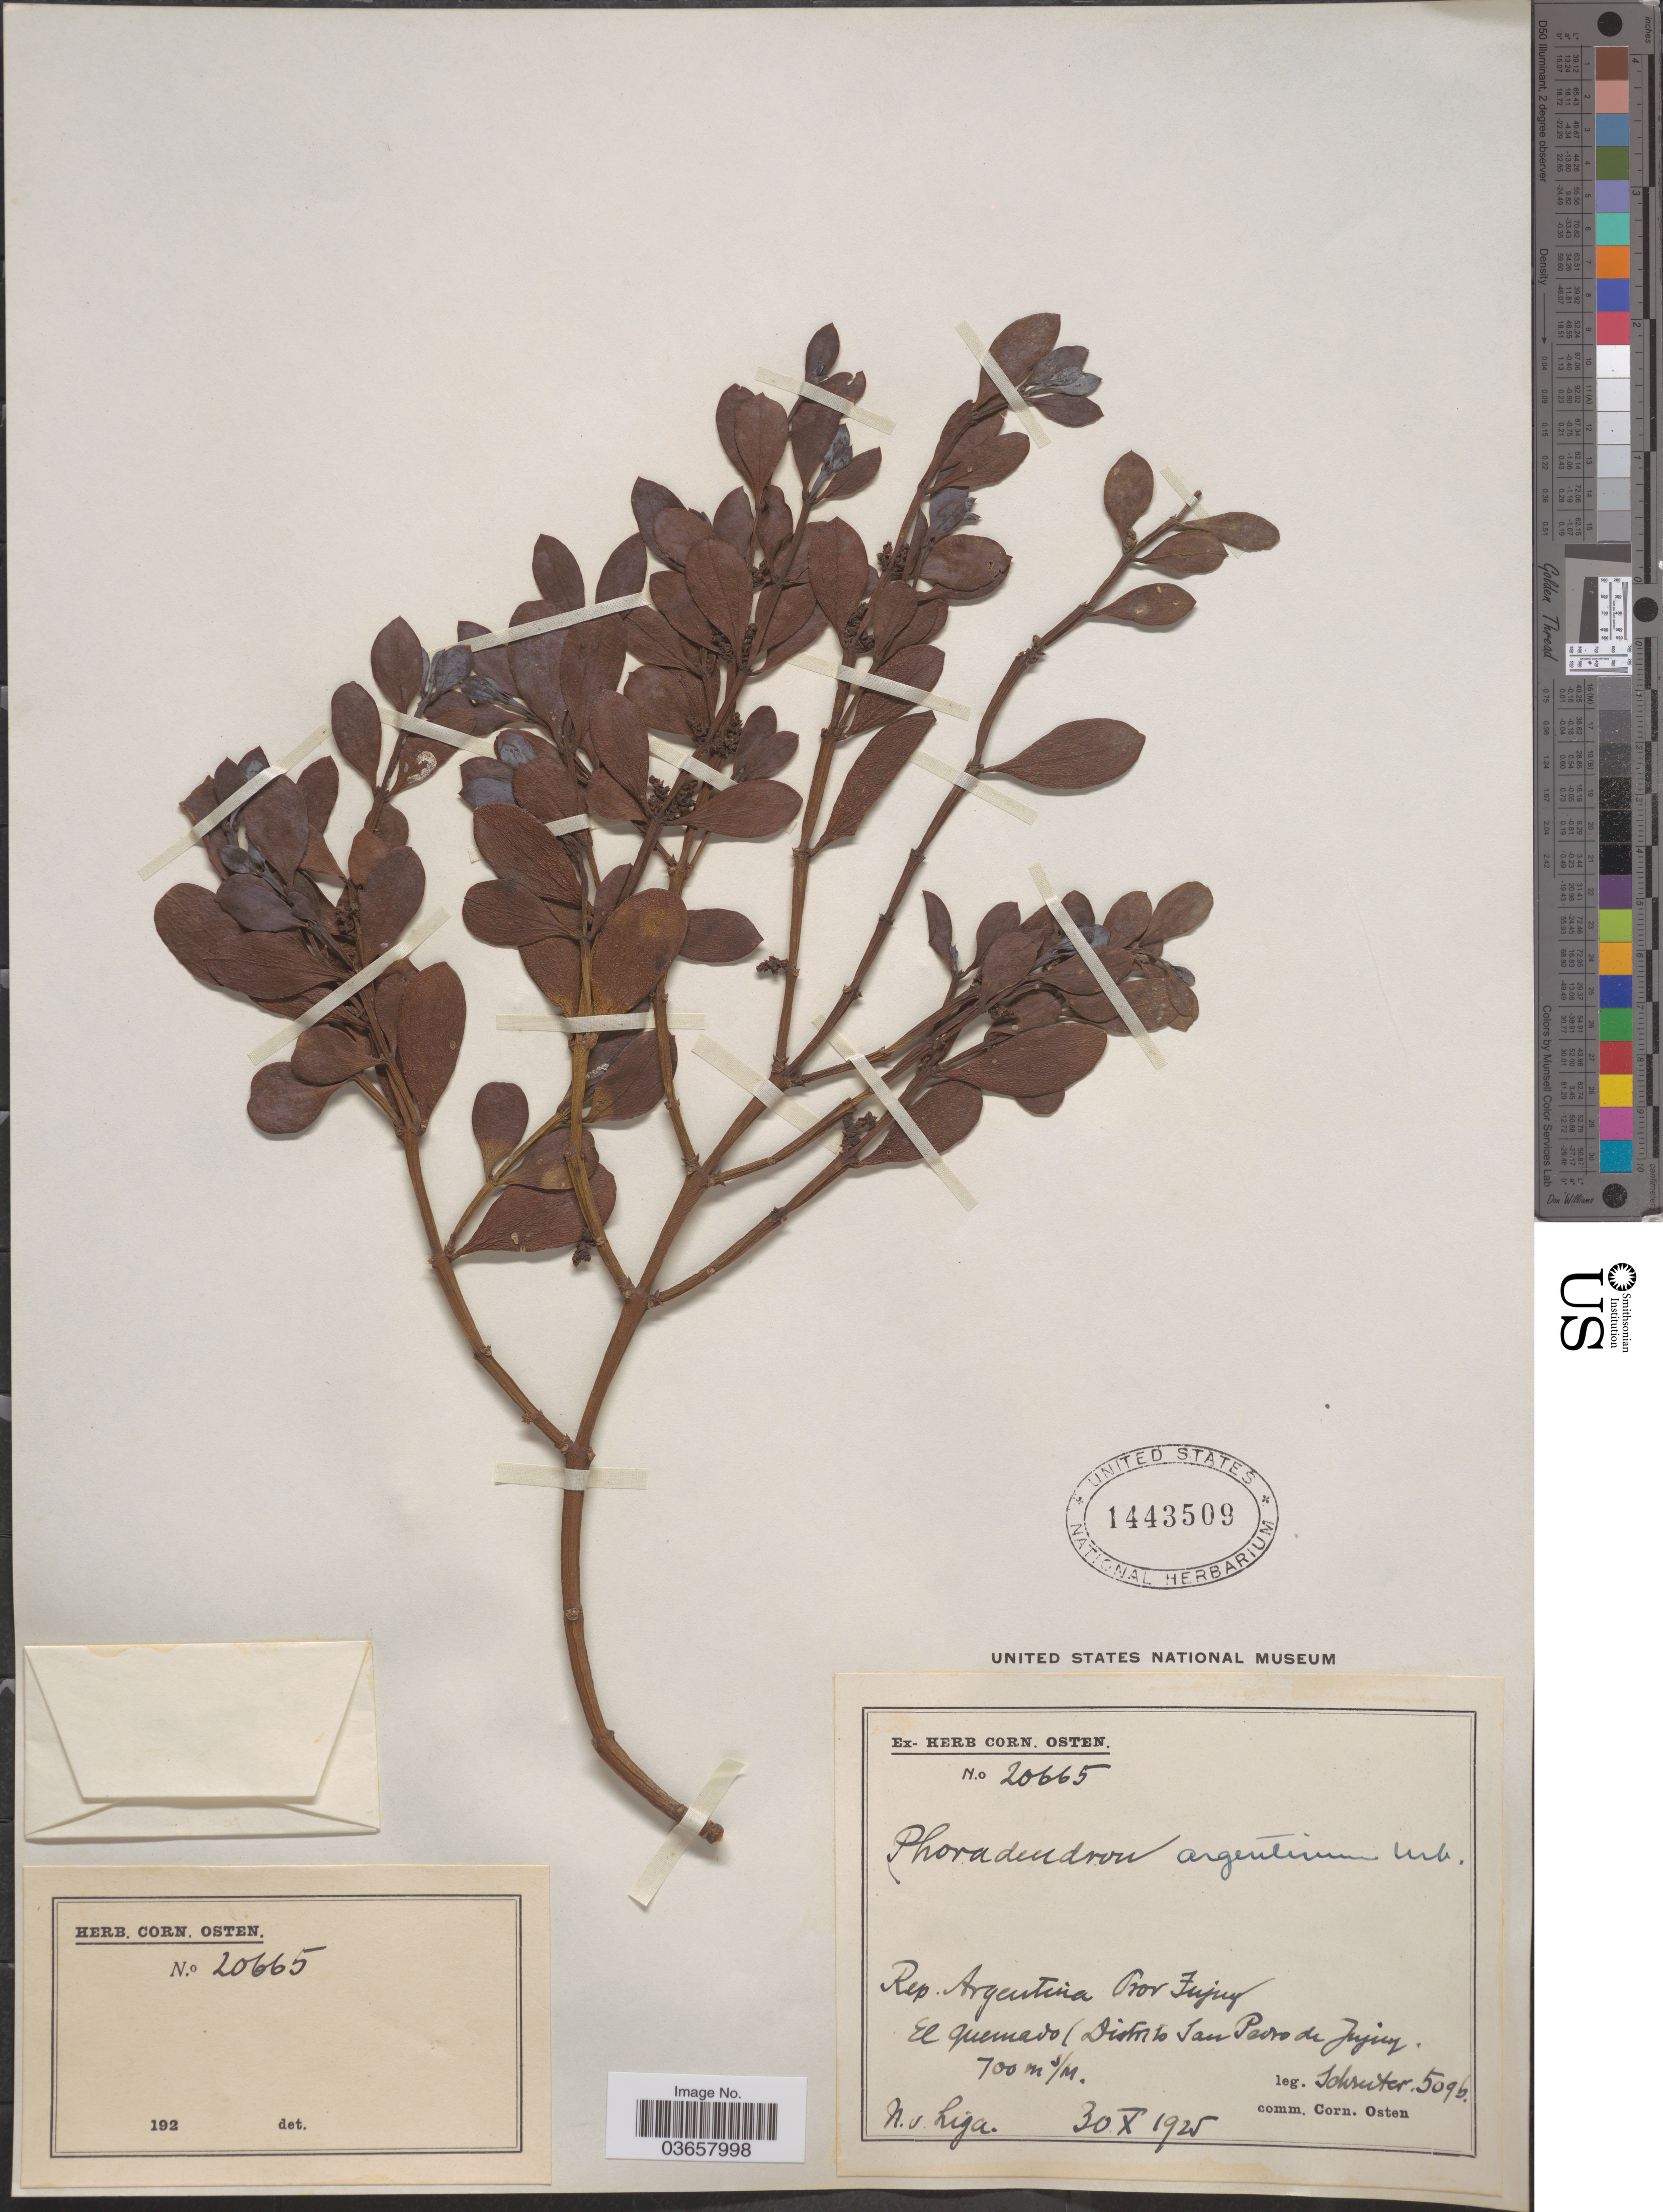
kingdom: Plantae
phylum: Tracheophyta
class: Magnoliopsida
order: Santalales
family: Viscaceae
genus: Phoradendron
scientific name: Phoradendron argentinum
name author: Urb.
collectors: Schruter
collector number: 5096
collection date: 1925-10-30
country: Argentina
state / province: Jujuy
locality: El Quemado (Distrito San Pedro de Jujuy).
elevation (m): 700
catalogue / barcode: US 1443509